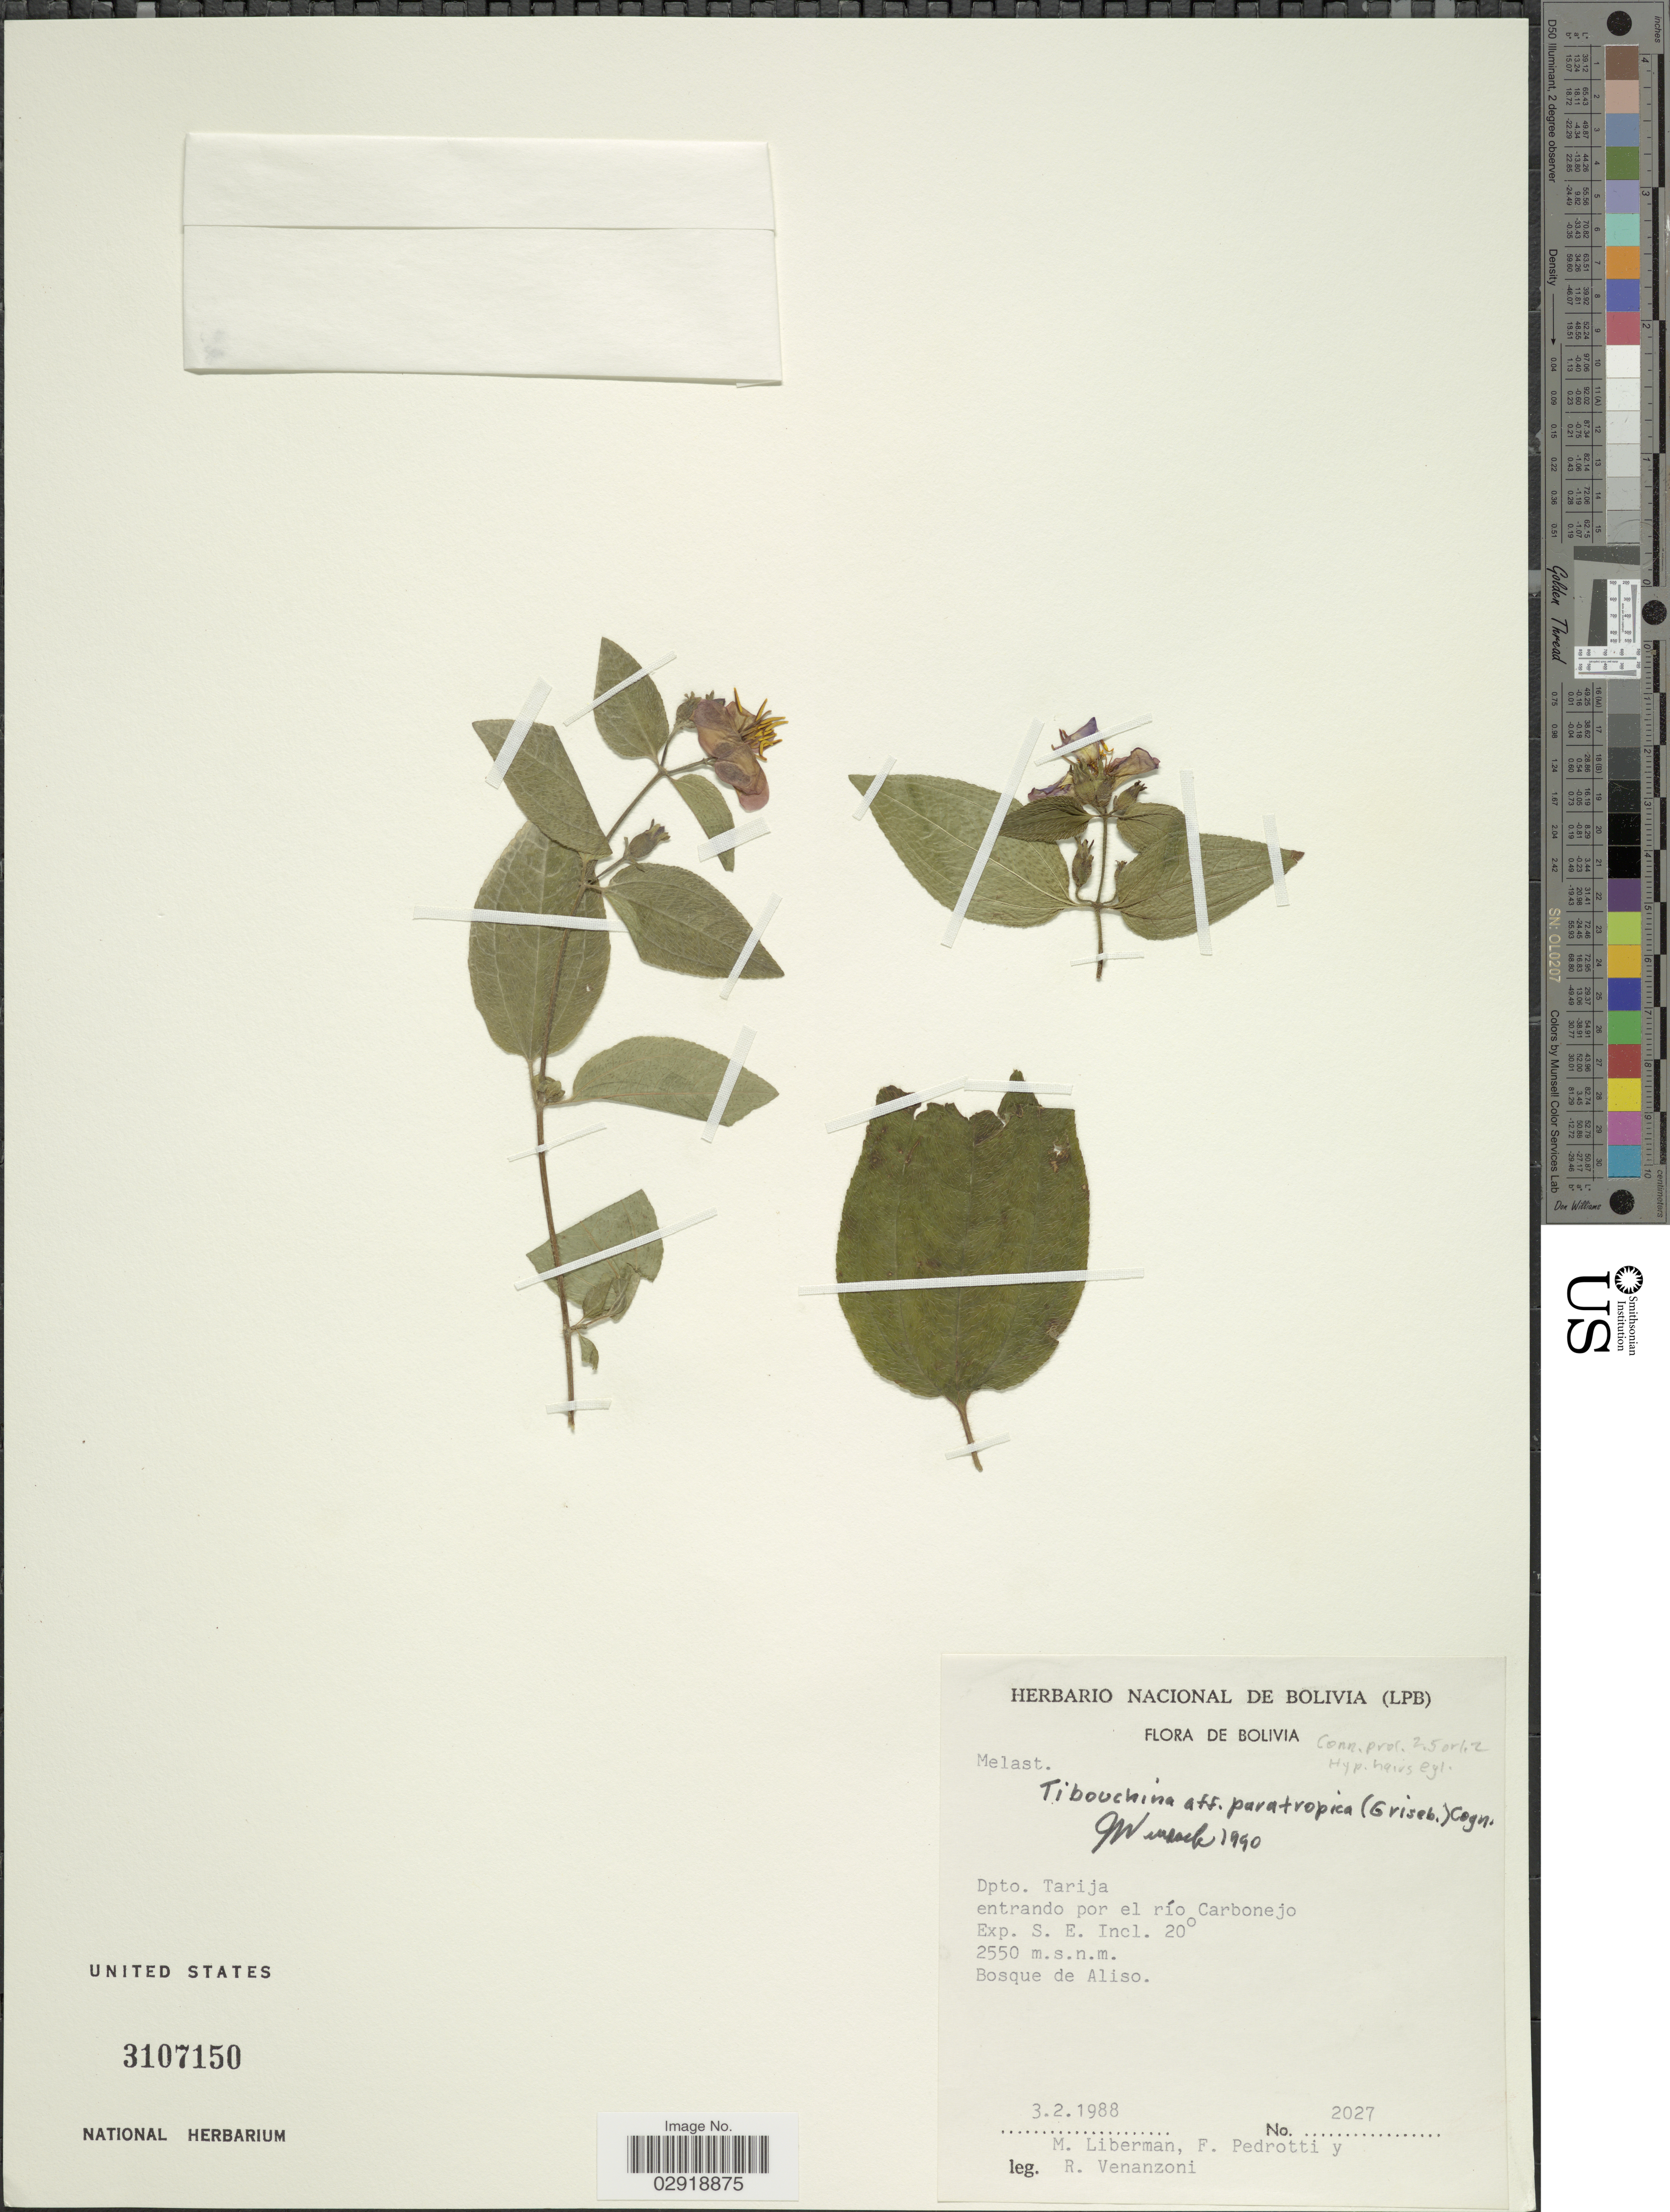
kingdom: Plantae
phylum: Tracheophyta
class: Magnoliopsida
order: Myrtales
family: Melastomataceae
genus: Chaetogastra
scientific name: Chaetogastra paratropica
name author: (Griseb.) P.J.F. Guim. & Michelang.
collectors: M. Liberman, F. Pedrotti & R. Venanzoni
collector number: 2027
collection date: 1988-02-03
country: Bolivia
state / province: Tarija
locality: Dpto. Tarija, entrando por el río Carbonejo. Exp. S.E. Incl. 20°.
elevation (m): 2550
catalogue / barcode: US 3107150